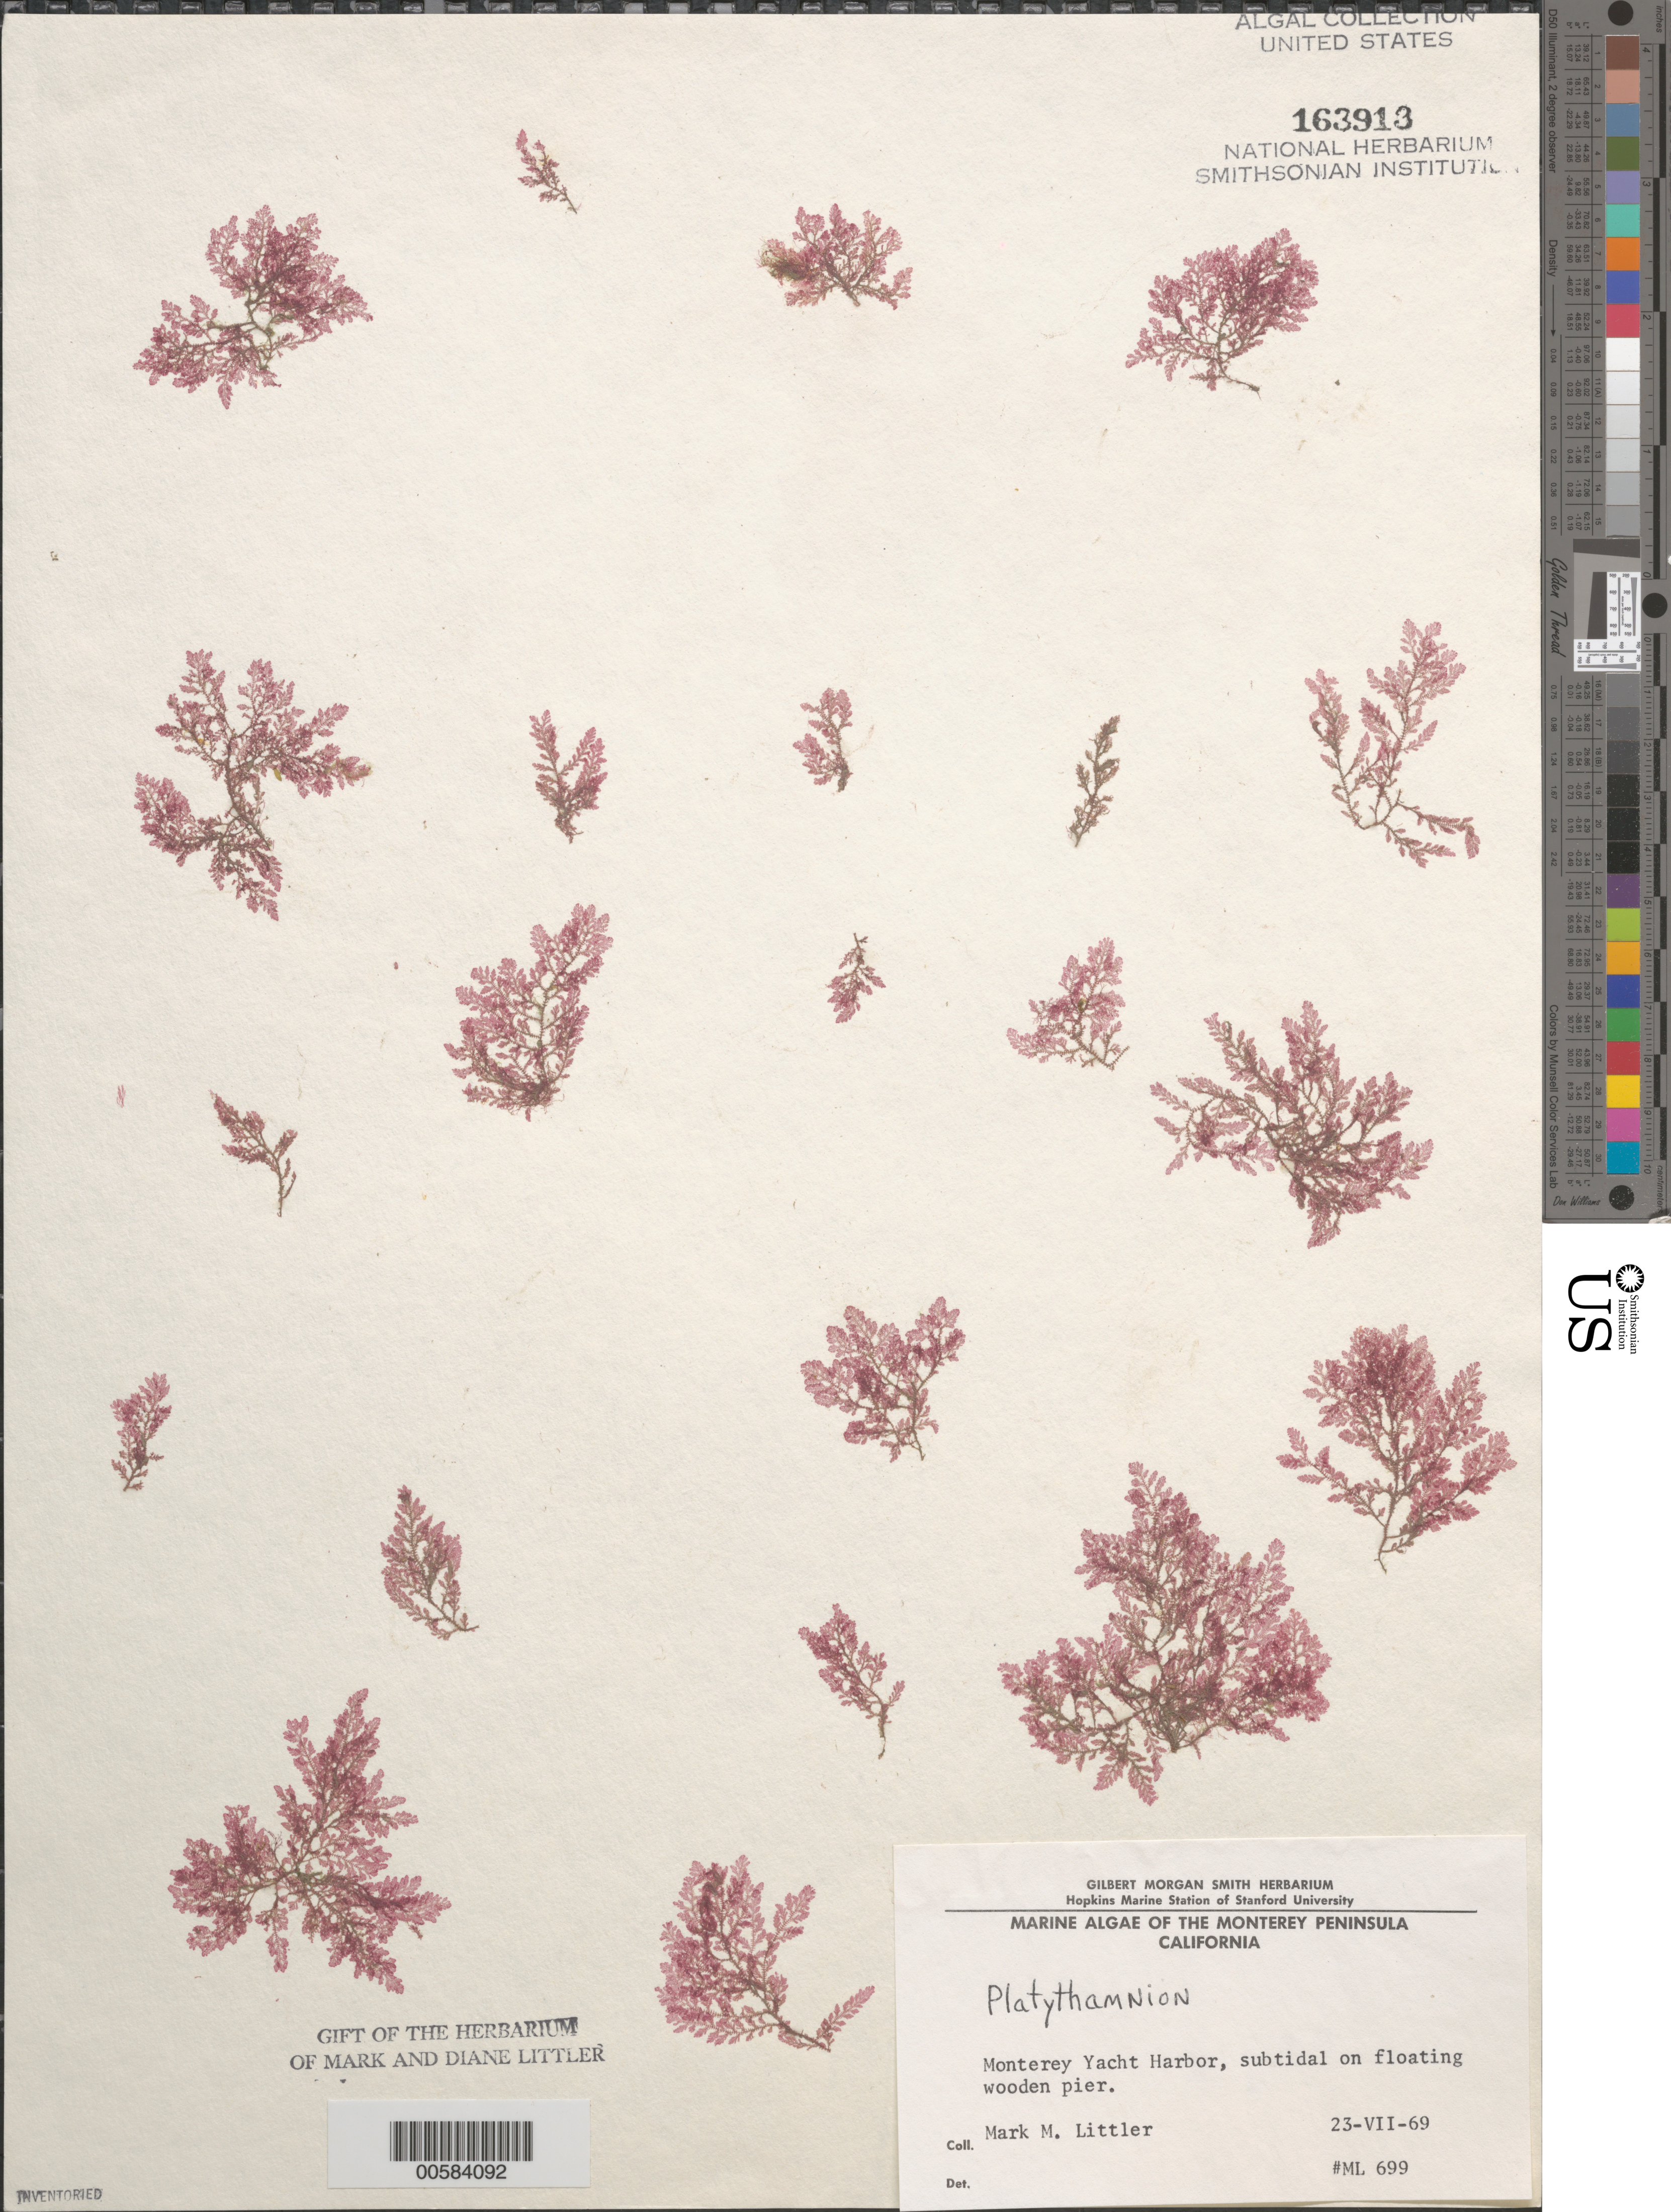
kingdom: Plantae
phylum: Rhodophyta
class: Florideophyceae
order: Ceramiales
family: Ceramiaceae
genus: Platythamnion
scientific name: Platythamnion sp.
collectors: M. M. Littler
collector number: ML 699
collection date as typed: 23 Jul 1969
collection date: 1969-07-23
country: United States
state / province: California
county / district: Monterey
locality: Monterey Yacht Harbor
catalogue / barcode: US 163913